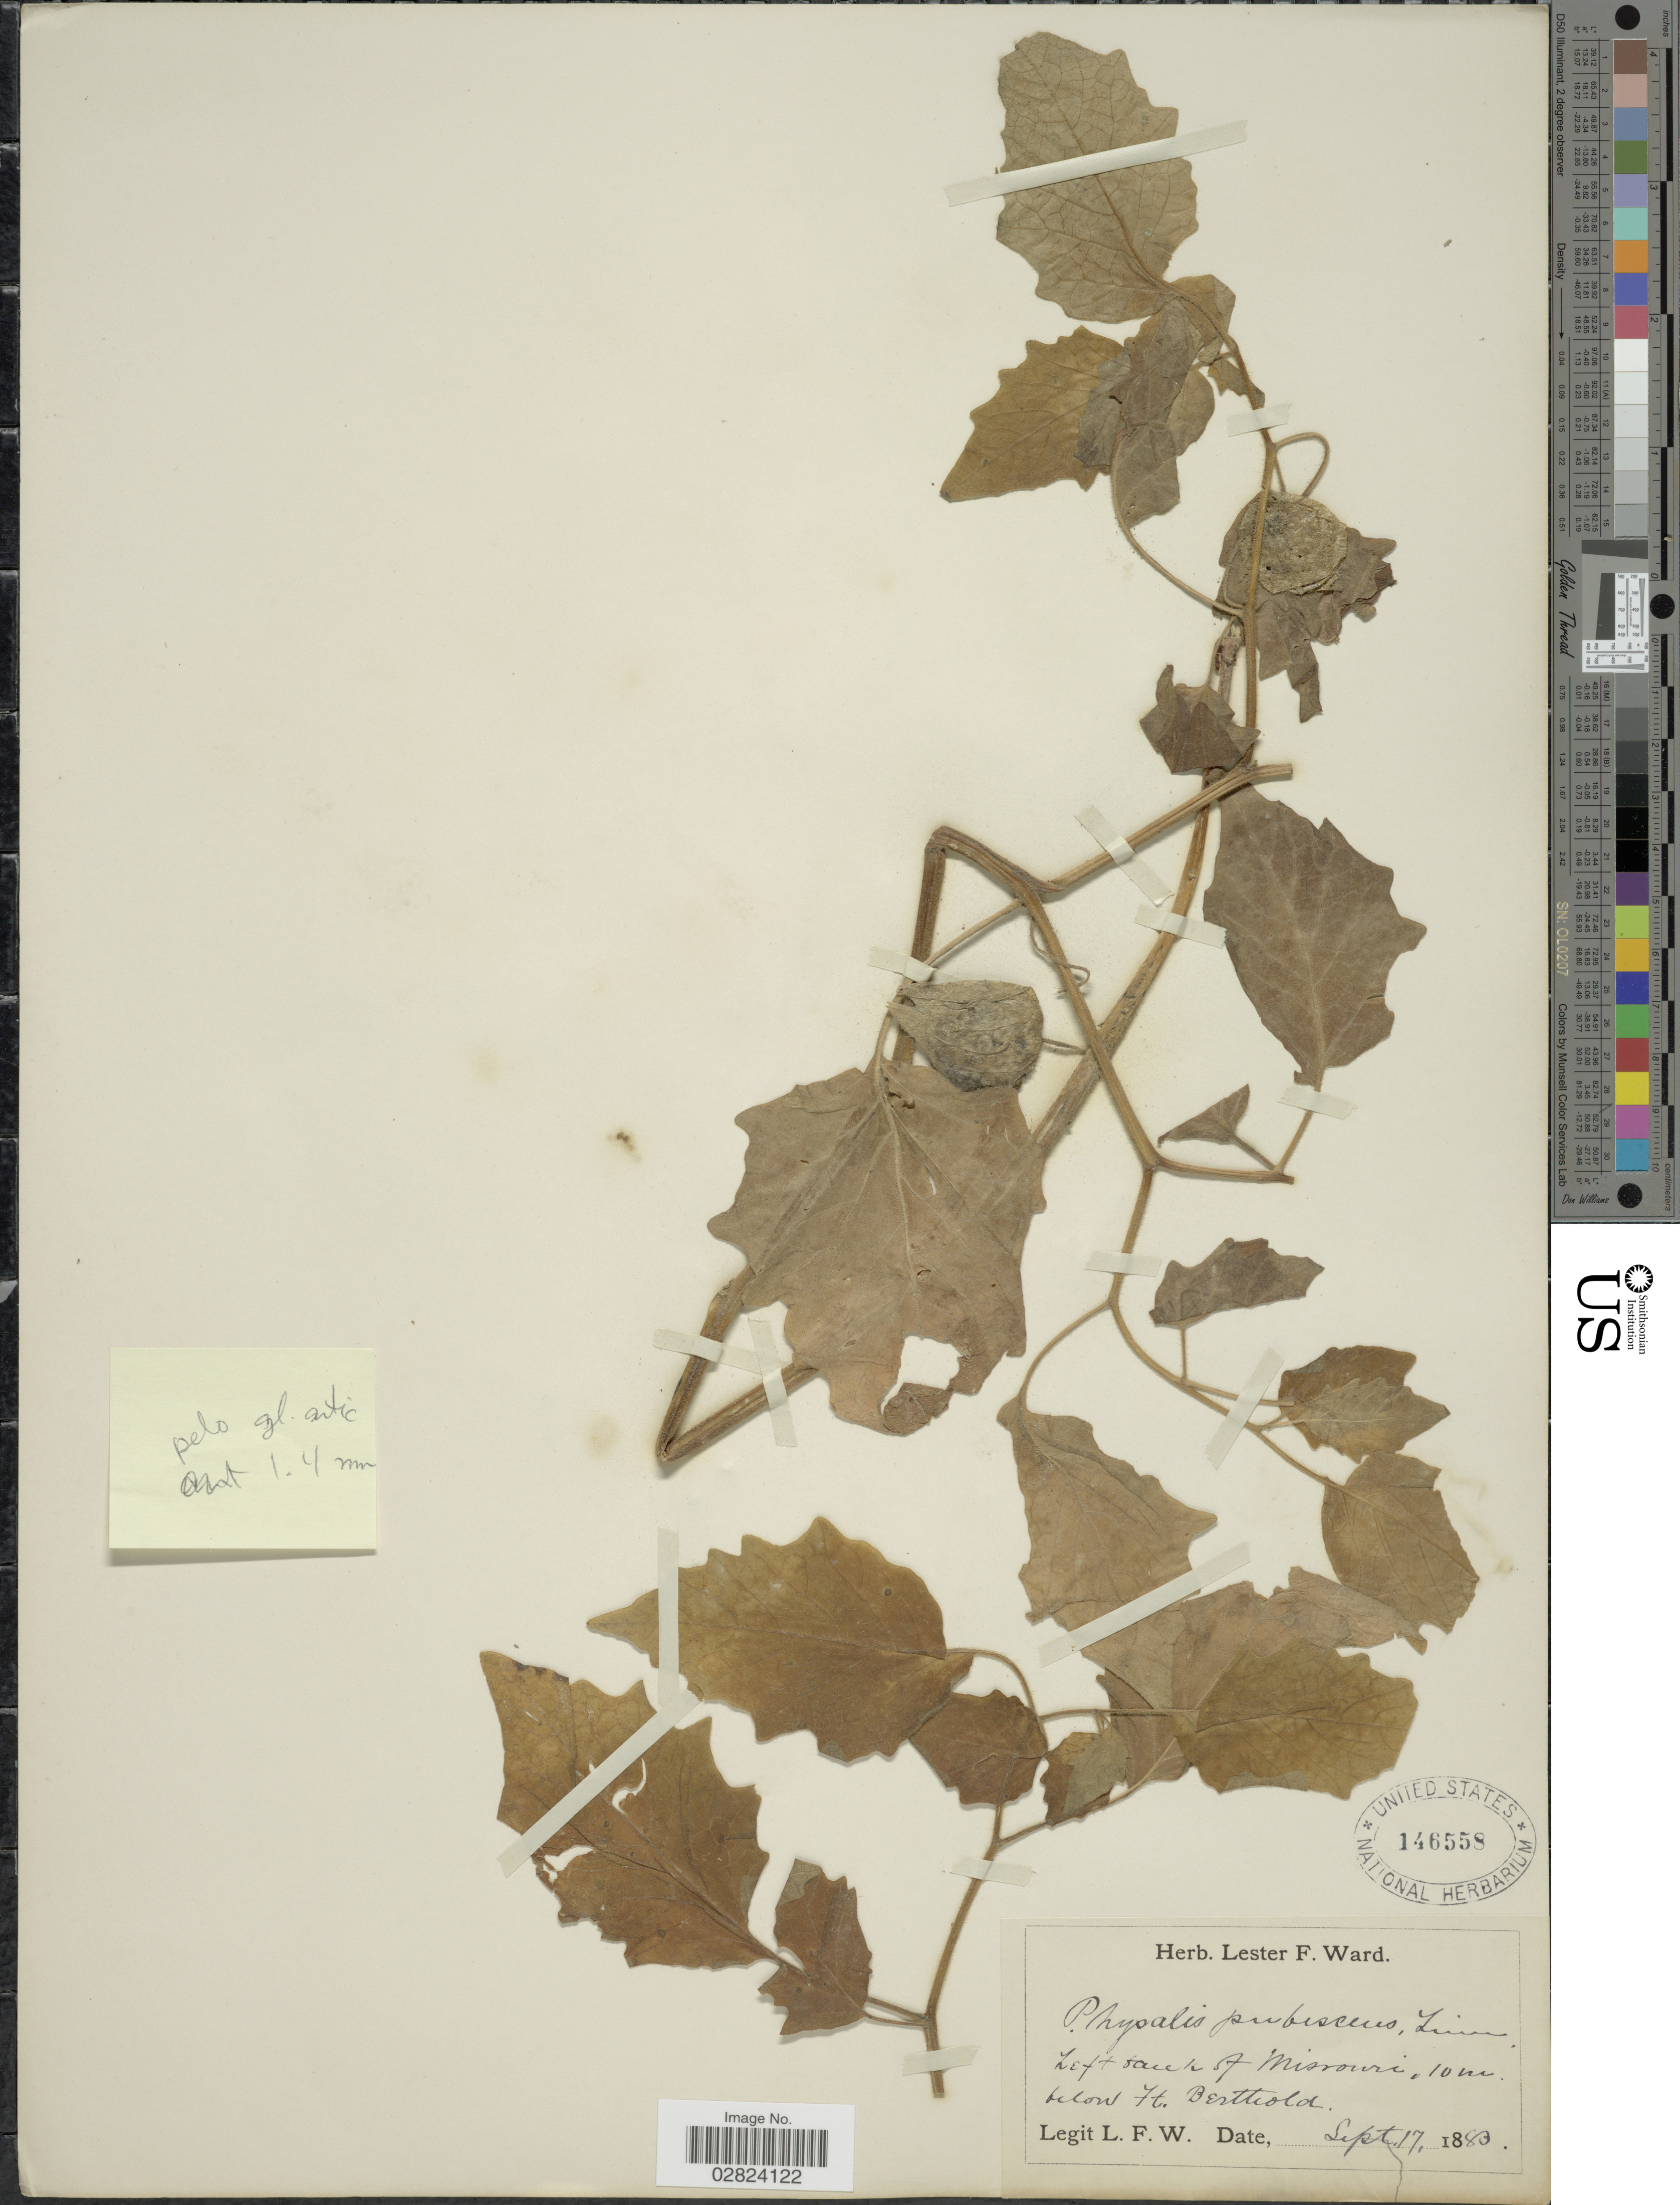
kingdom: Plantae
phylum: Tracheophyta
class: Magnoliopsida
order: Solanales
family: Solanaceae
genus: Physalis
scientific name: Physalis pubescens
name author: L.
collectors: L. F. Ward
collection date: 1883-09-17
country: United States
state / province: Missouri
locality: Left bank of Missouri, 10 m. below Ft. Berthold.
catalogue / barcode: US 146558